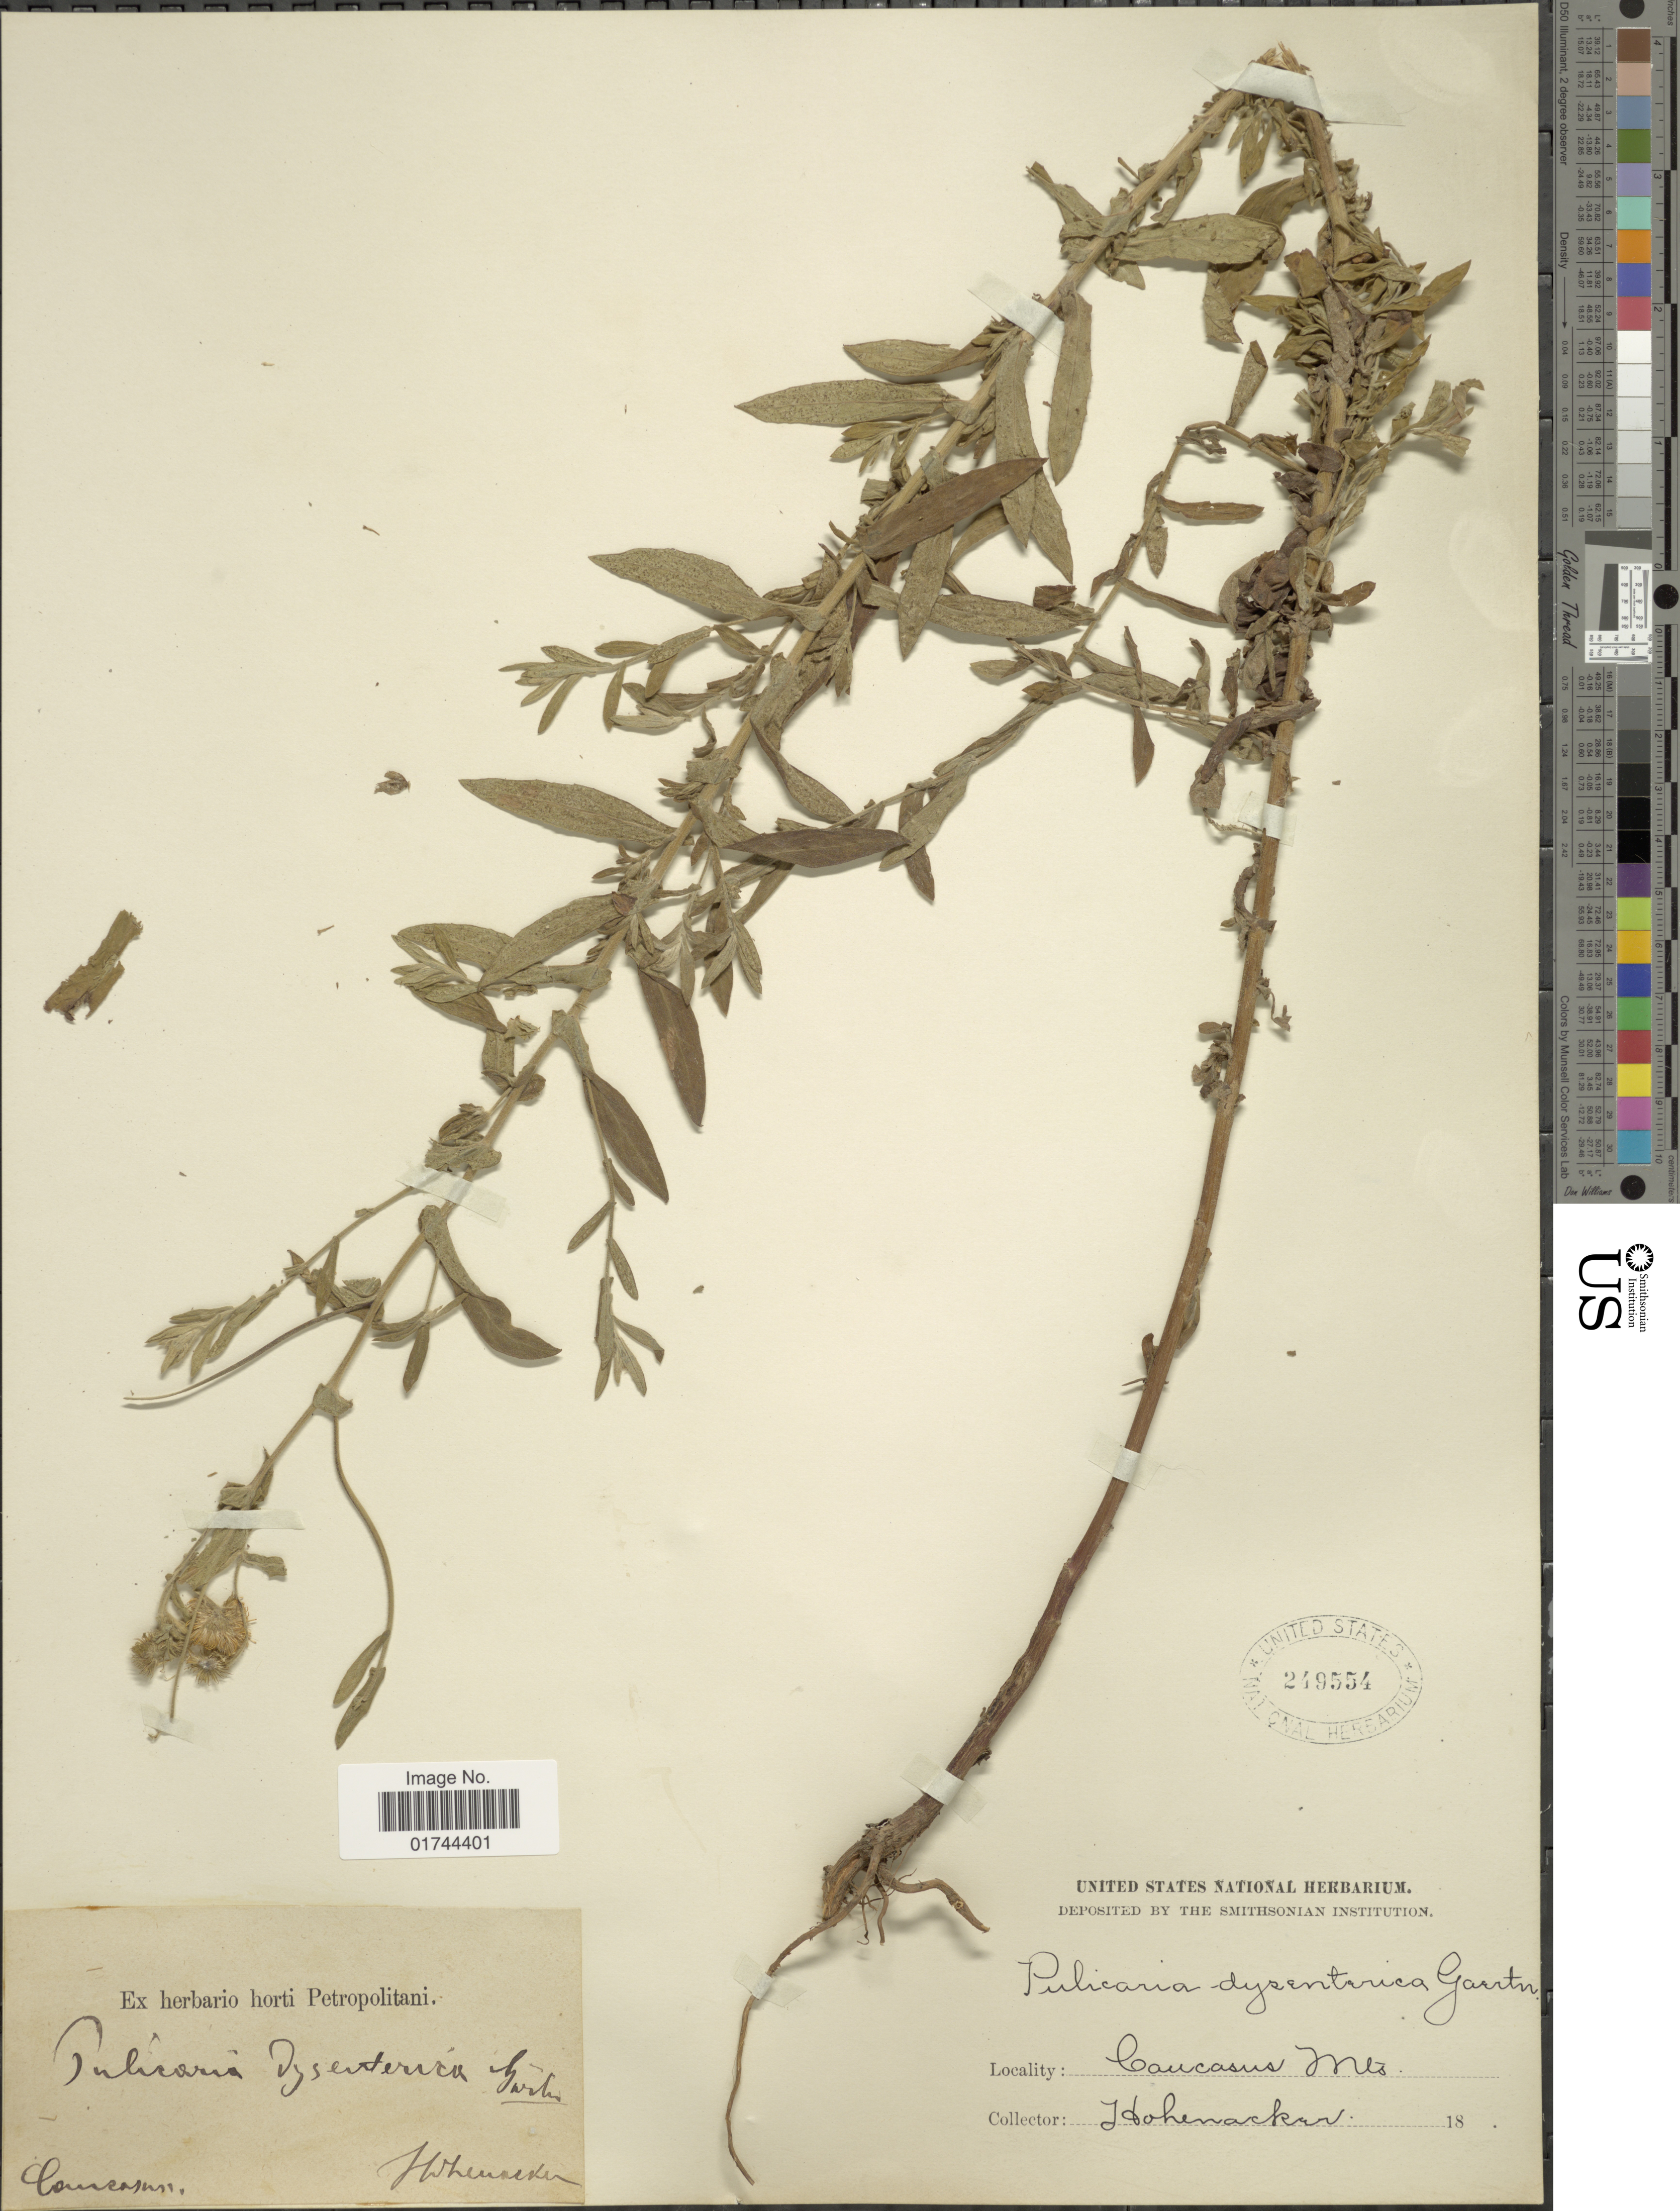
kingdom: Plantae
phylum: Tracheophyta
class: Magnoliopsida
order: Asterales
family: Asteraceae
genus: Pulicaria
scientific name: Pulicaria dysenterica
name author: (L.) Bernh.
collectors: Hohenacker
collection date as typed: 18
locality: Caucasus Mts.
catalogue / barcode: US 249554